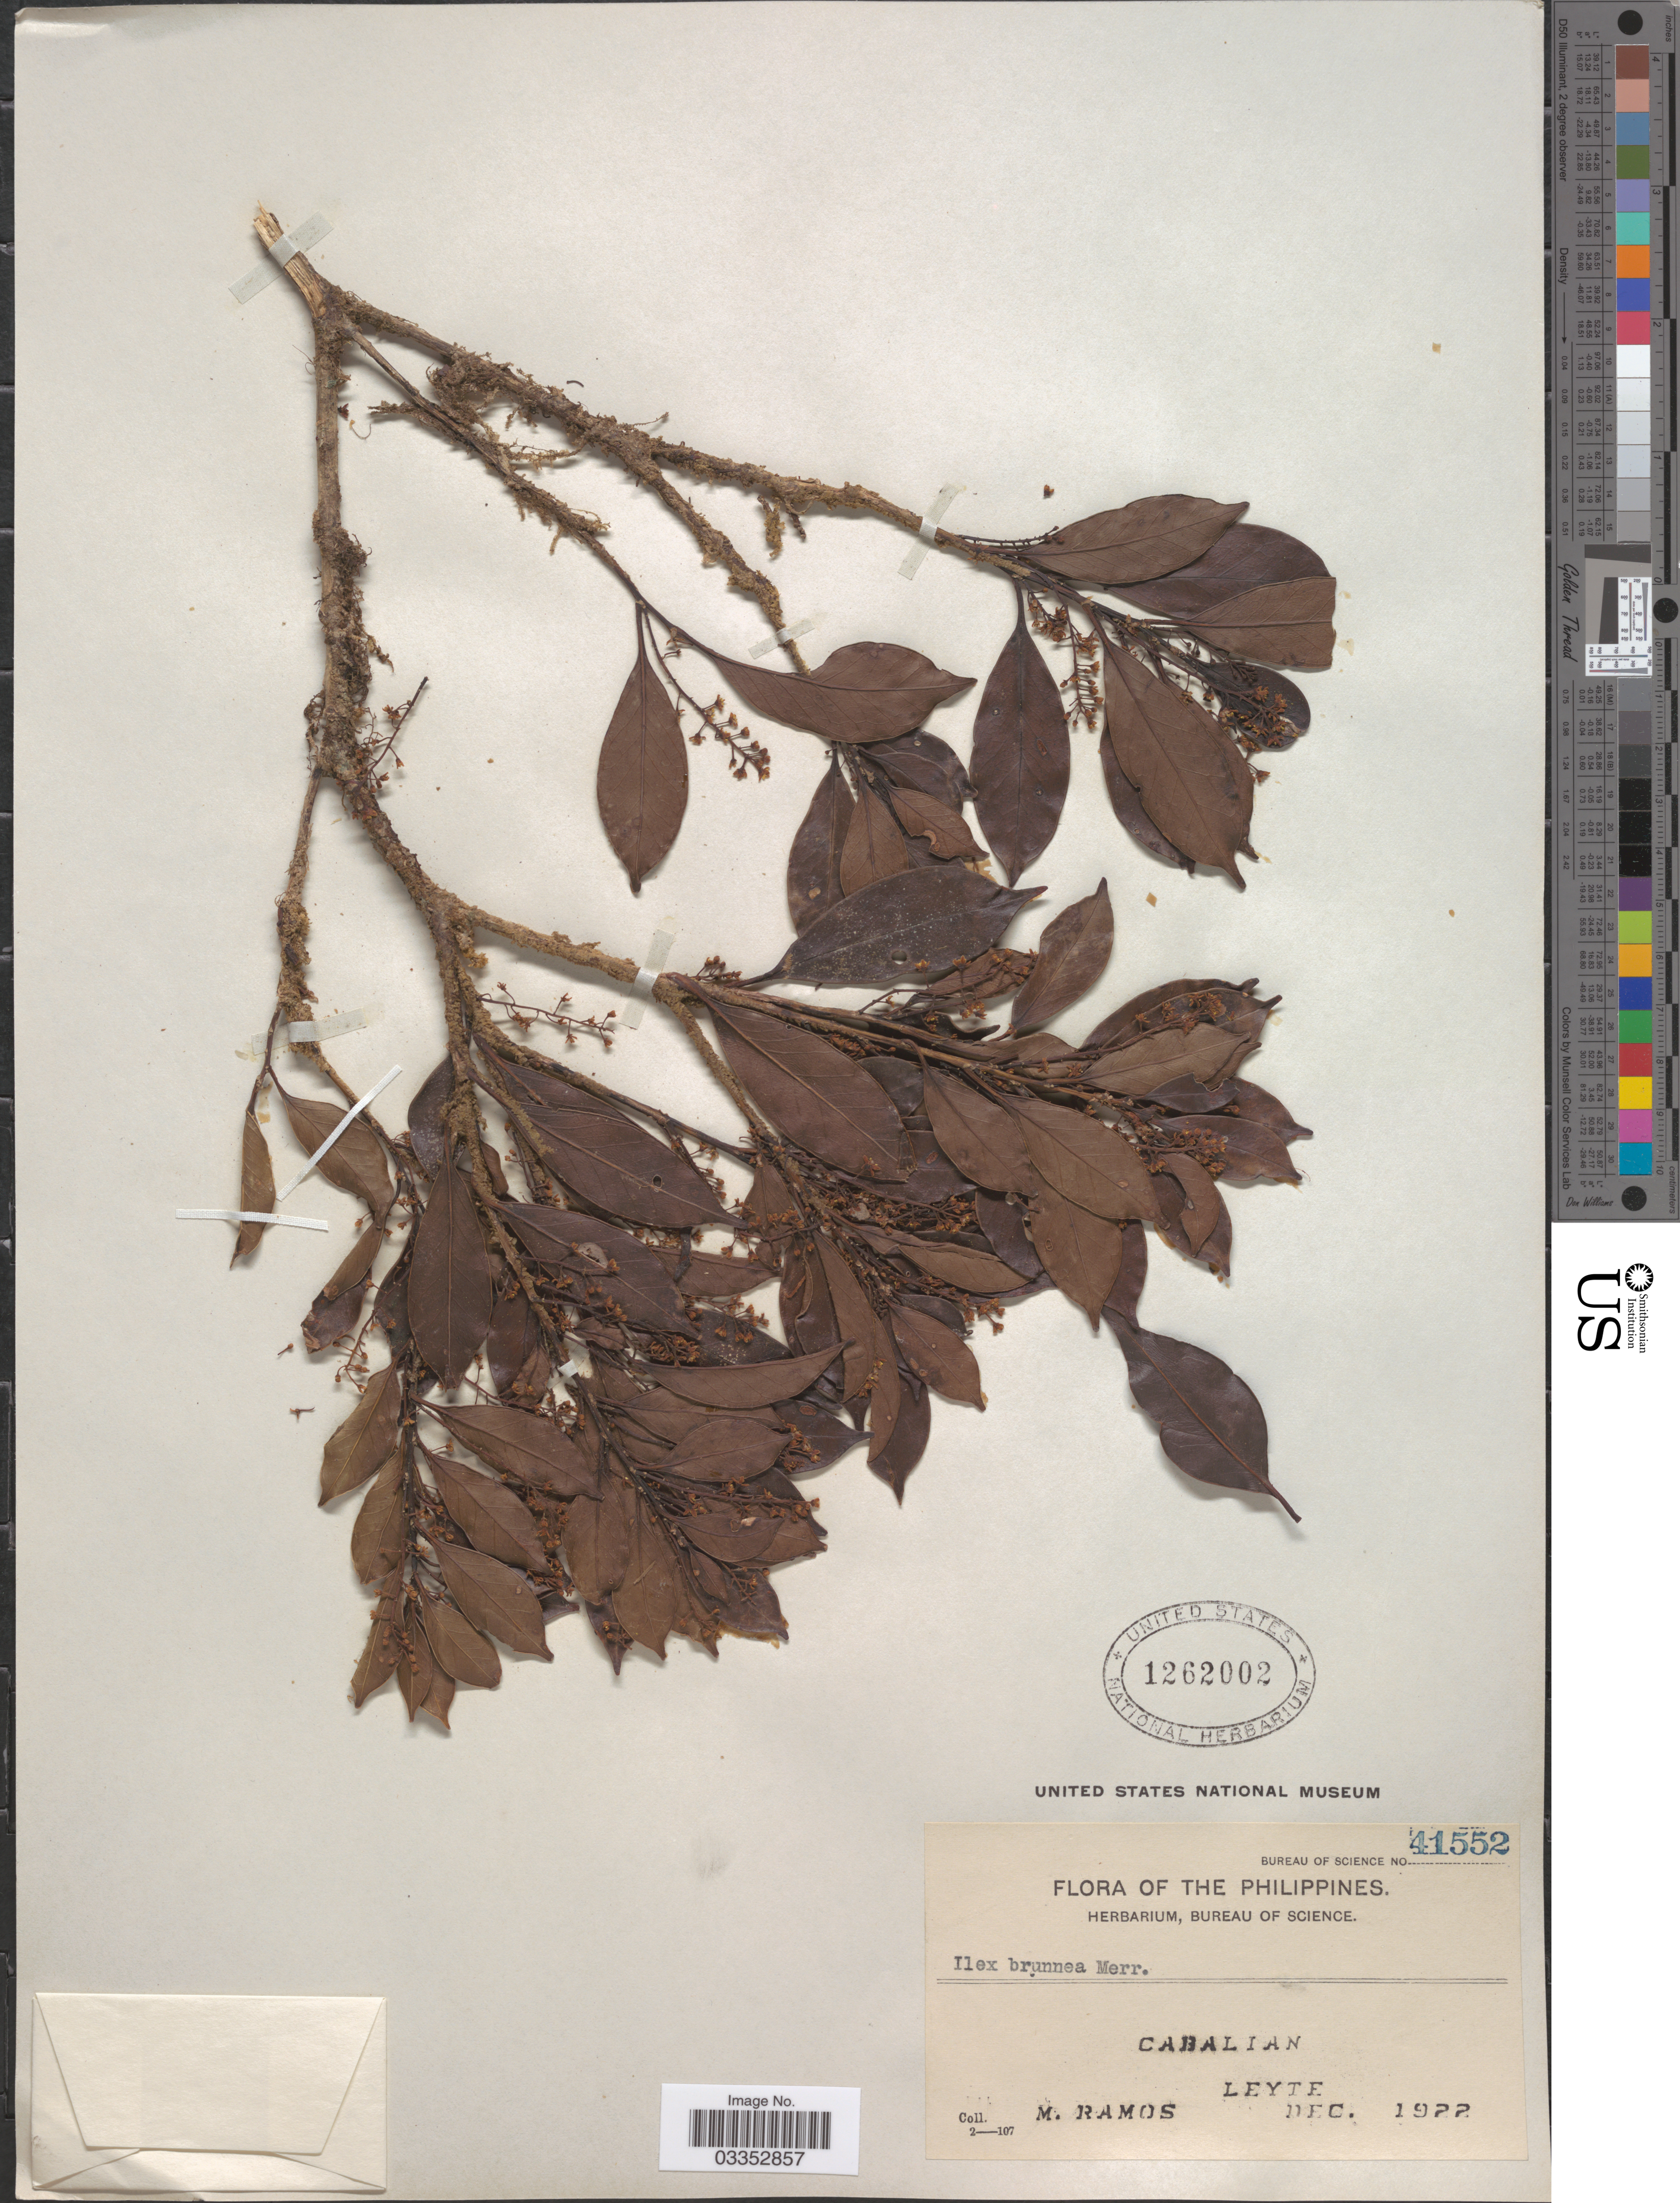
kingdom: Plantae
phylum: Tracheophyta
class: Magnoliopsida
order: Aquifoliales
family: Aquifoliaceae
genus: Ilex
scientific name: Ilex brunnea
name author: Merr.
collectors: M. Ramos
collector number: Bureau of Science 41552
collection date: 1922-12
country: Philippines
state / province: Eastern Visayas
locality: Cabalian, Leyte.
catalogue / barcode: US 1262002